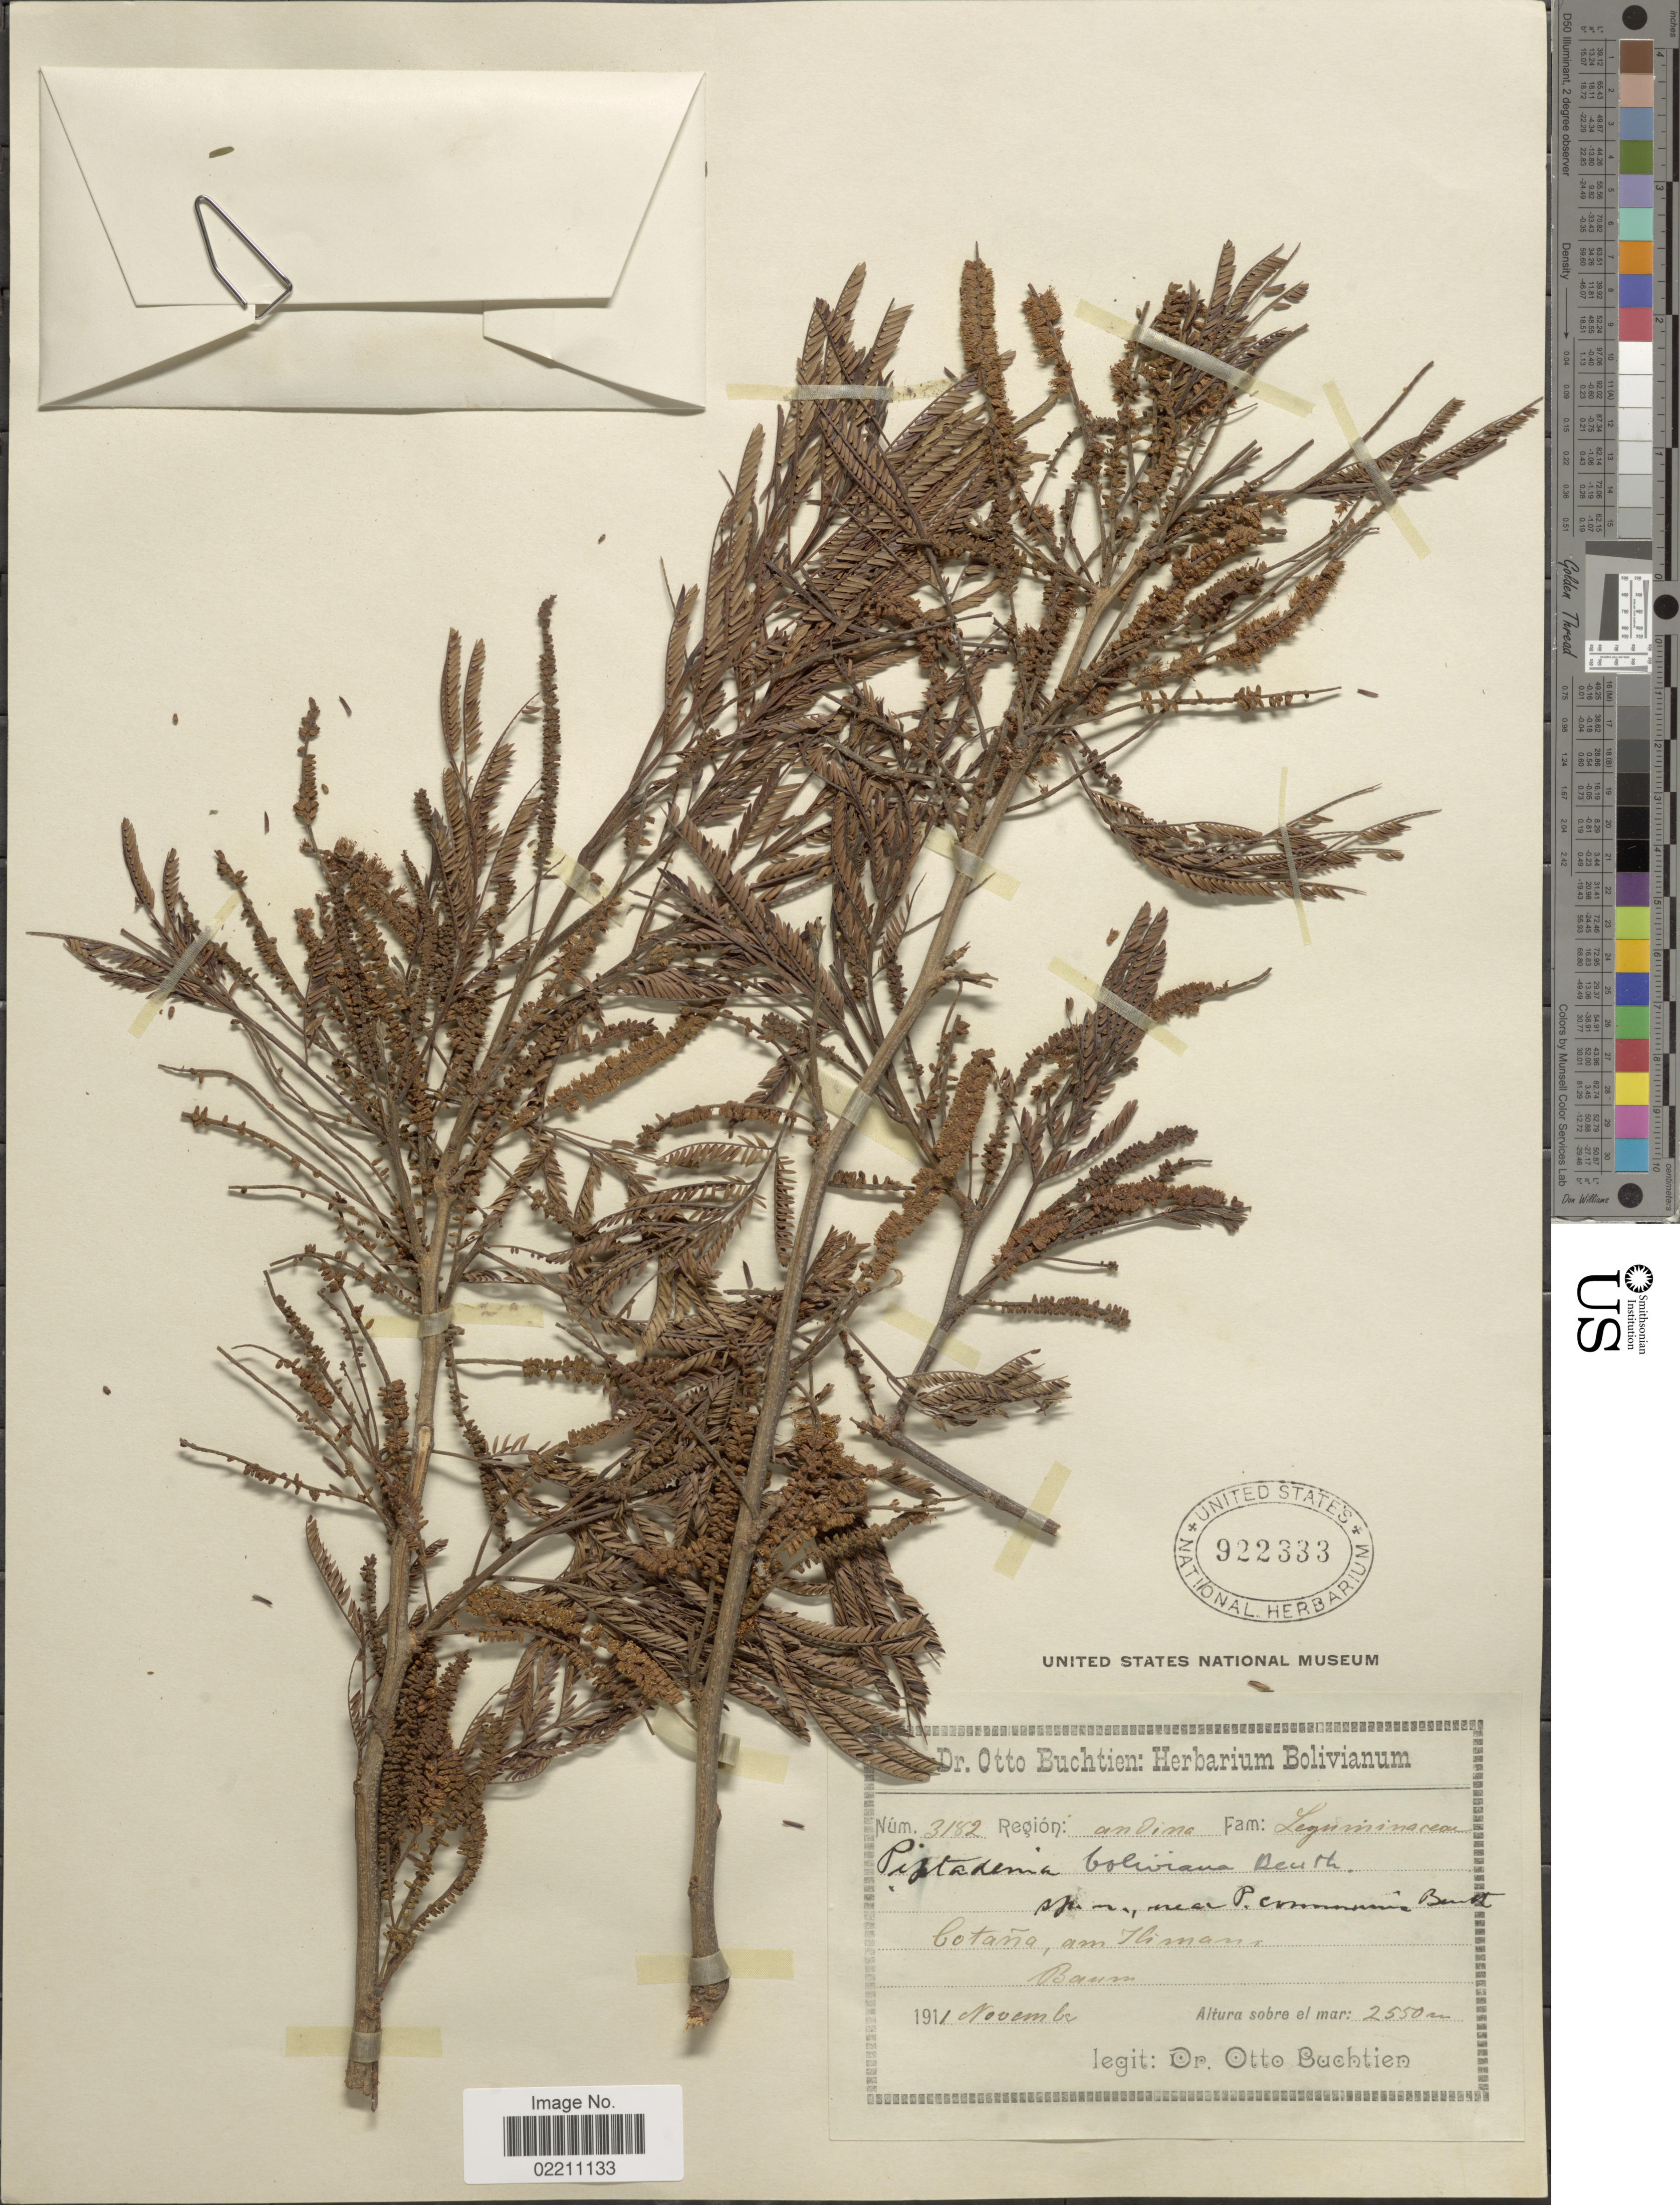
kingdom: Plantae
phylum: Tracheophyta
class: Magnoliopsida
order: Fabales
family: Fabaceae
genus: Parapiptadenia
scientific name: Parapiptadenia rigida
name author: (Benth.) Brenan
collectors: O. Buchtien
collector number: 3182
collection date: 1911-11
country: Bolivia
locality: Cotaña, am Illimani.Region: andina.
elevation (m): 2550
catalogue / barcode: US 922333